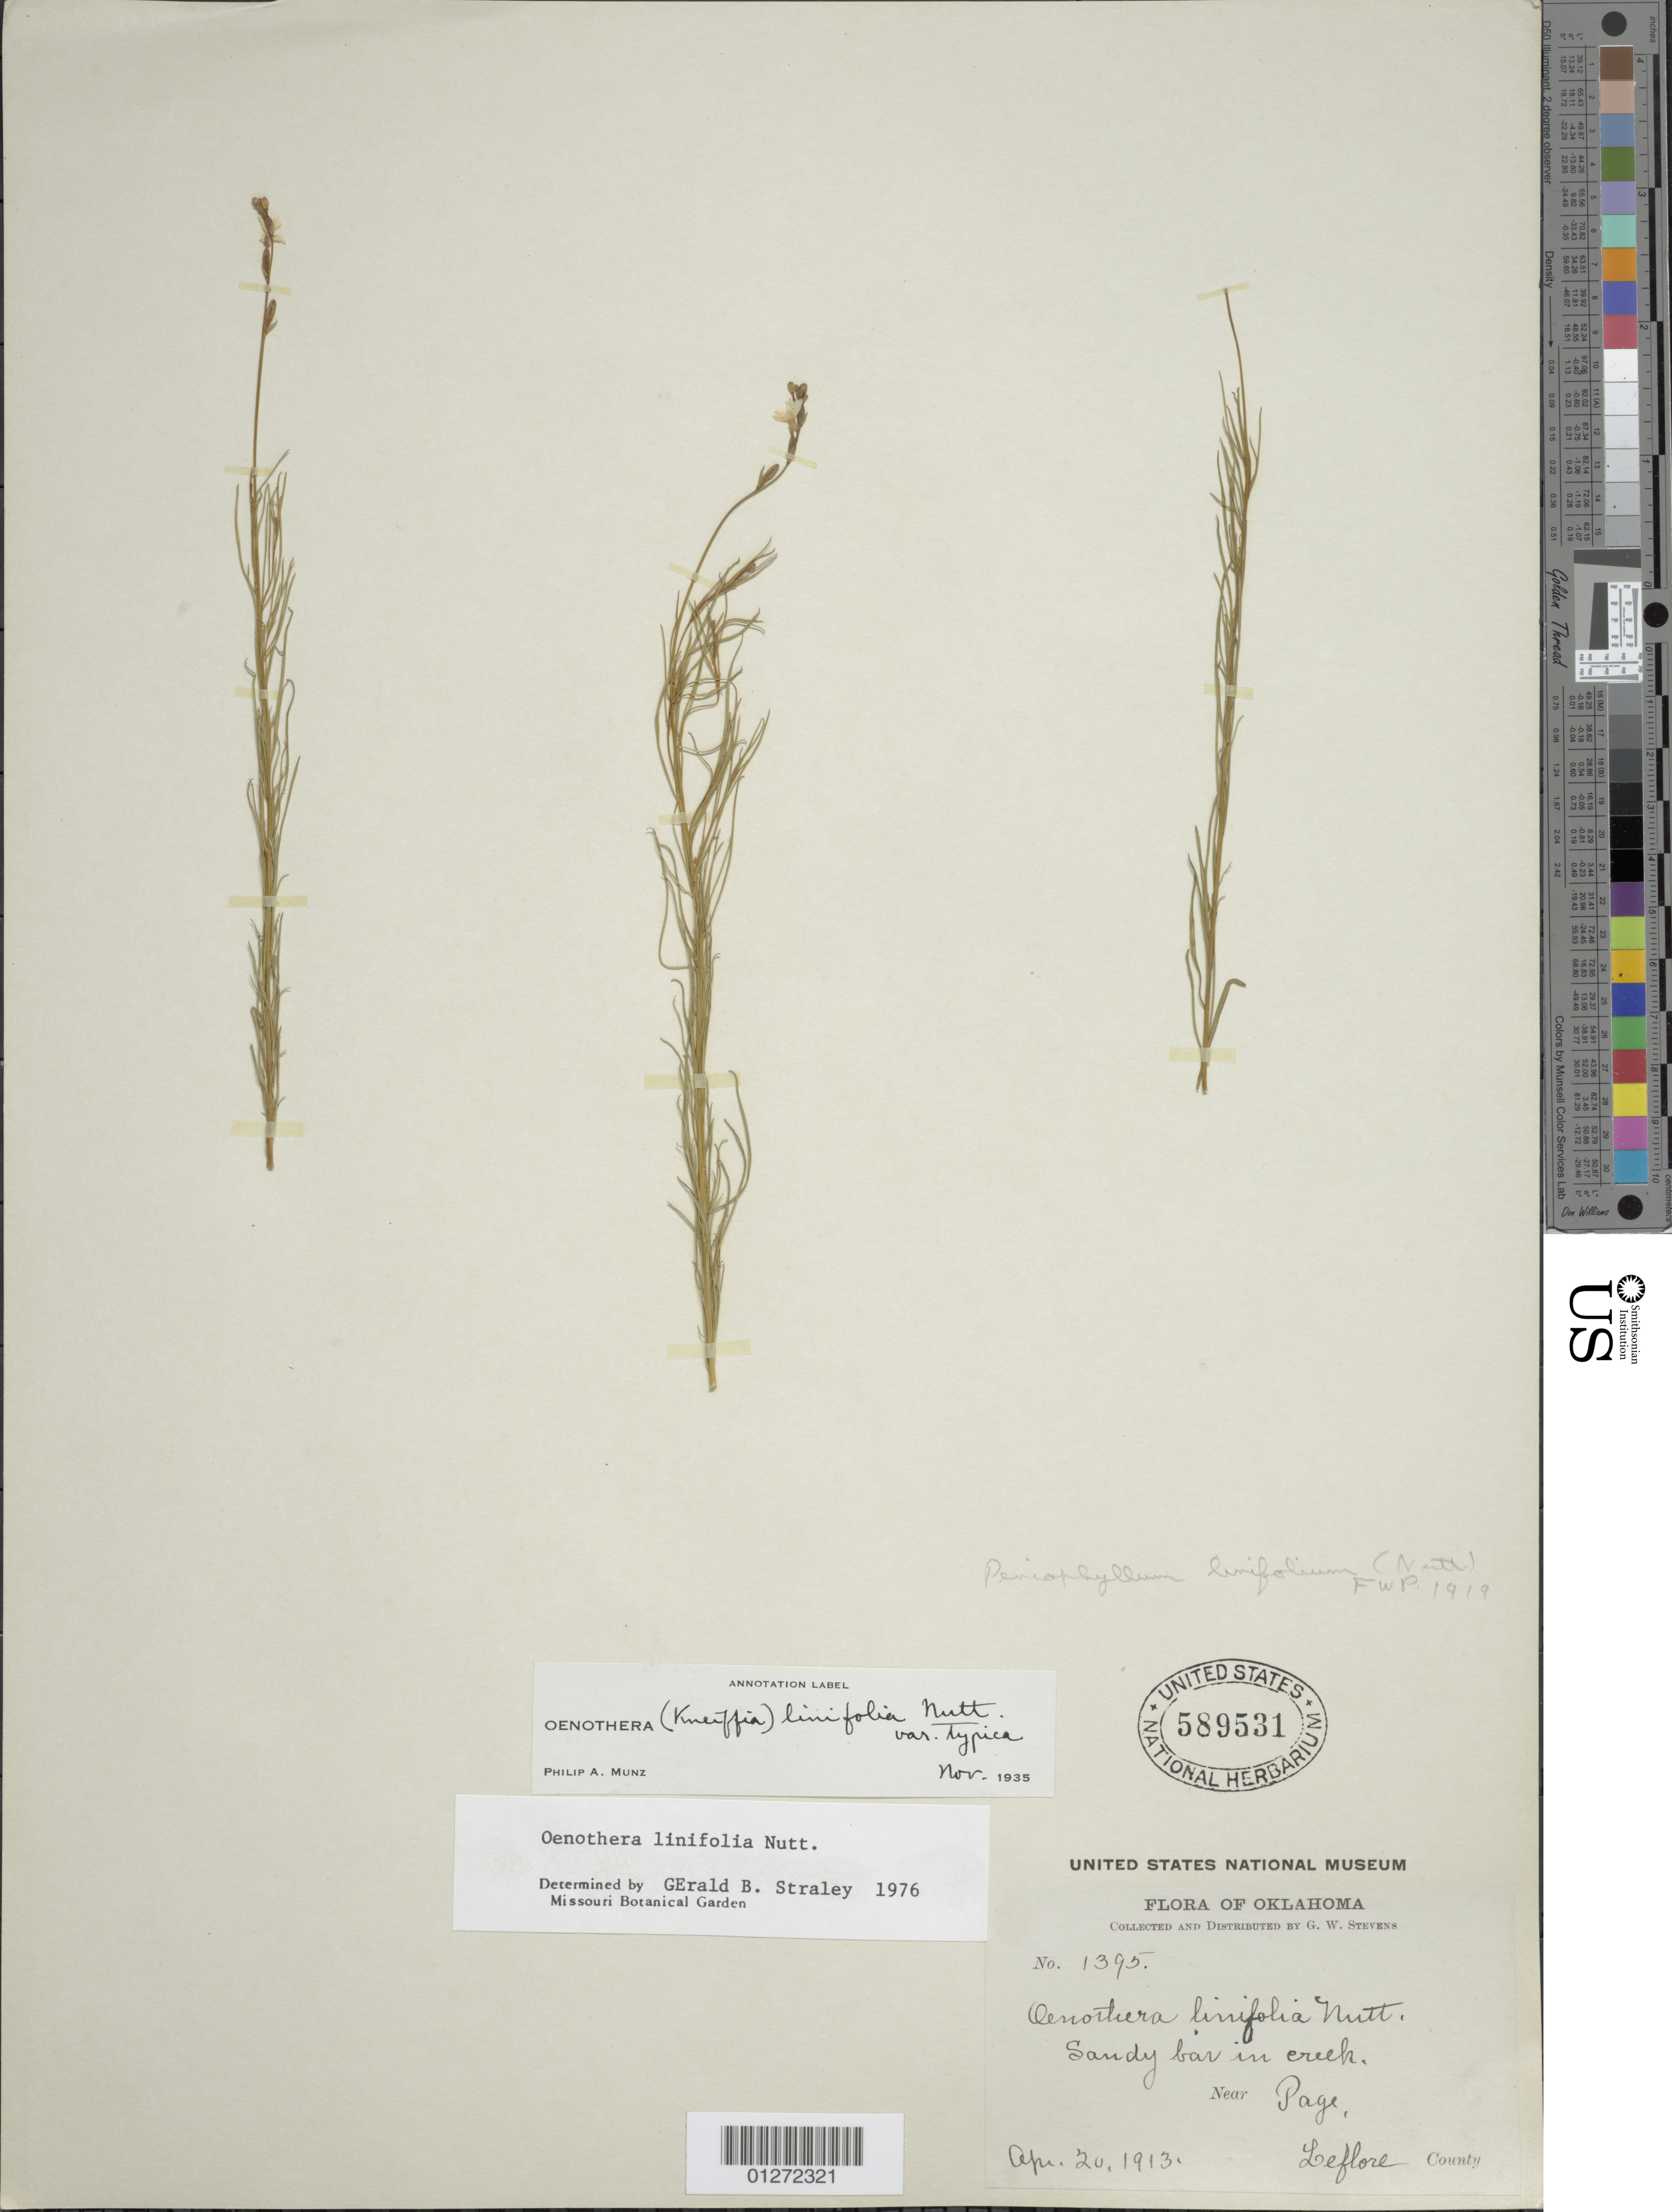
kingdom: Plantae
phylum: Tracheophyta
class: Magnoliopsida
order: Myrtales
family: Onagraceae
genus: Oenothera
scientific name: Oenothera linifolia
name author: Nutt.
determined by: Straley, G. B.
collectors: G. W. Stevens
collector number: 1395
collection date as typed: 20 Apr 1913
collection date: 1913-04-20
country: United States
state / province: Oklahoma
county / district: Le Flore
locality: Near Page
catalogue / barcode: US 589531